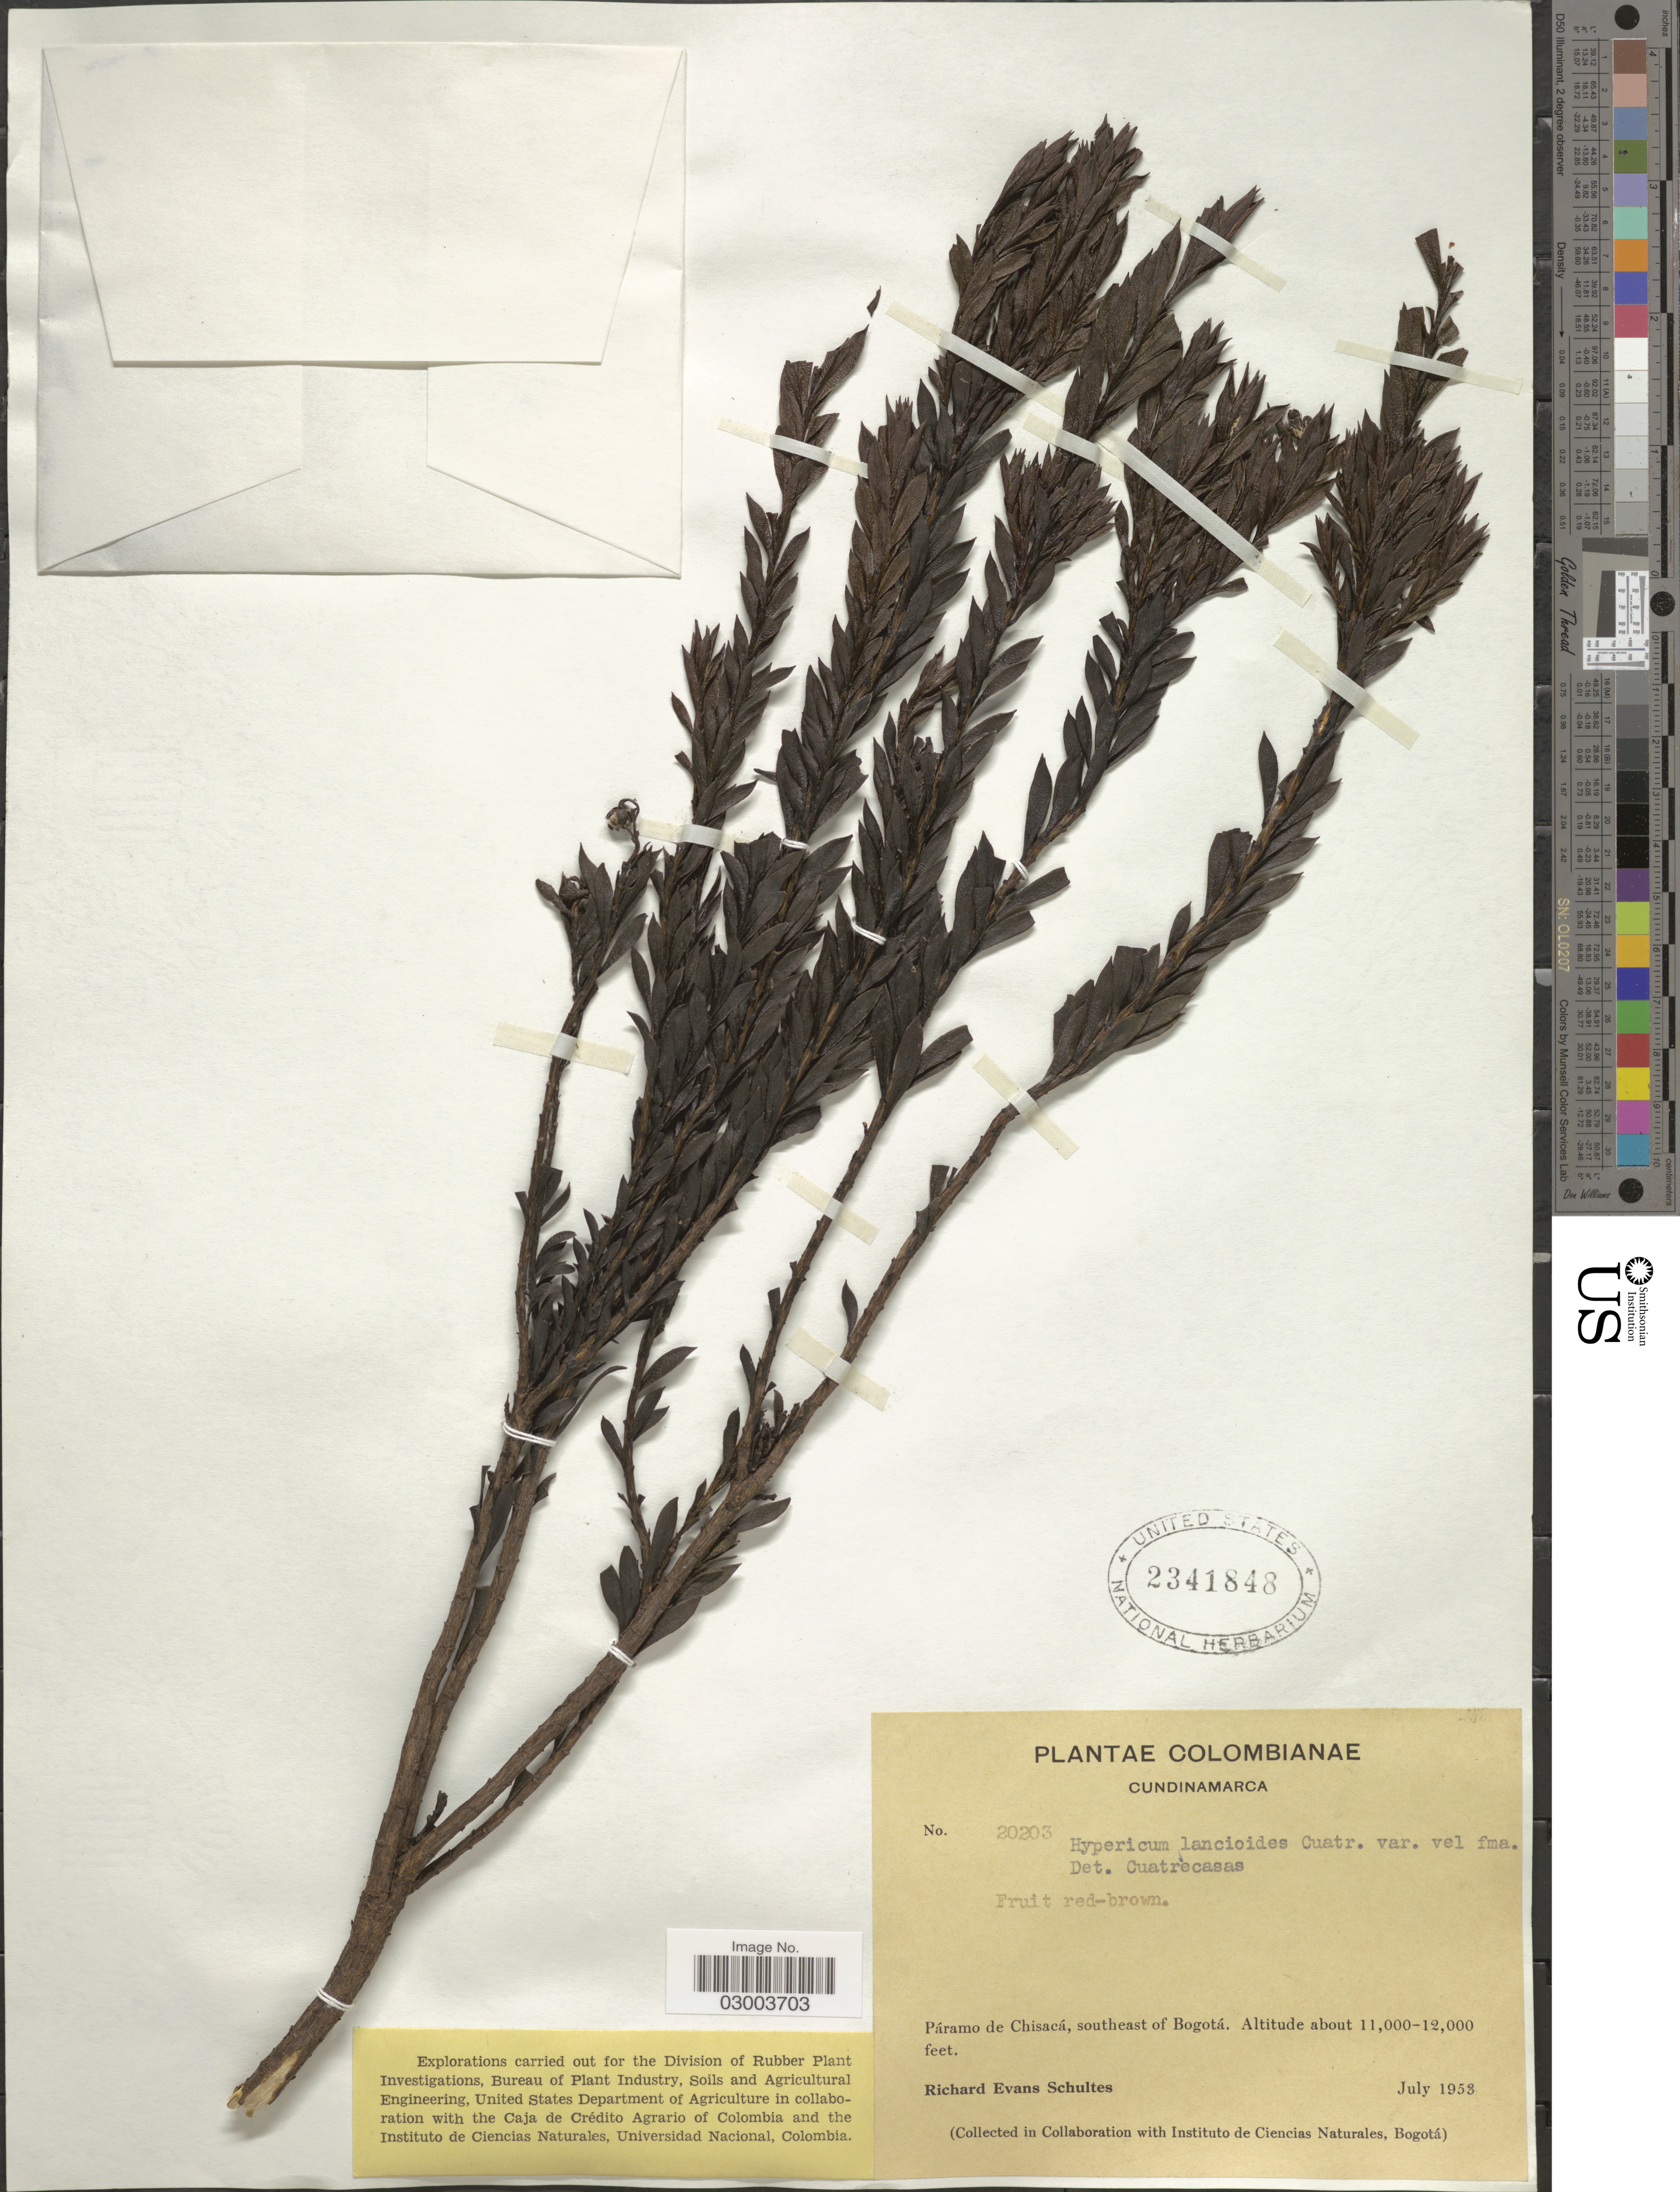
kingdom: Plantae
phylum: Tracheophyta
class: Magnoliopsida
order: Malpighiales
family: Hypericaceae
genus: Hypericum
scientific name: Hypericum caracasanum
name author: Willd.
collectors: R. E. Schultes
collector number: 20203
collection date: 1953-07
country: Colombia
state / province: Cundinamarca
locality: Páramo de Chisacá, southeast of Bogotá.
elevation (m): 3353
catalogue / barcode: US 2341848